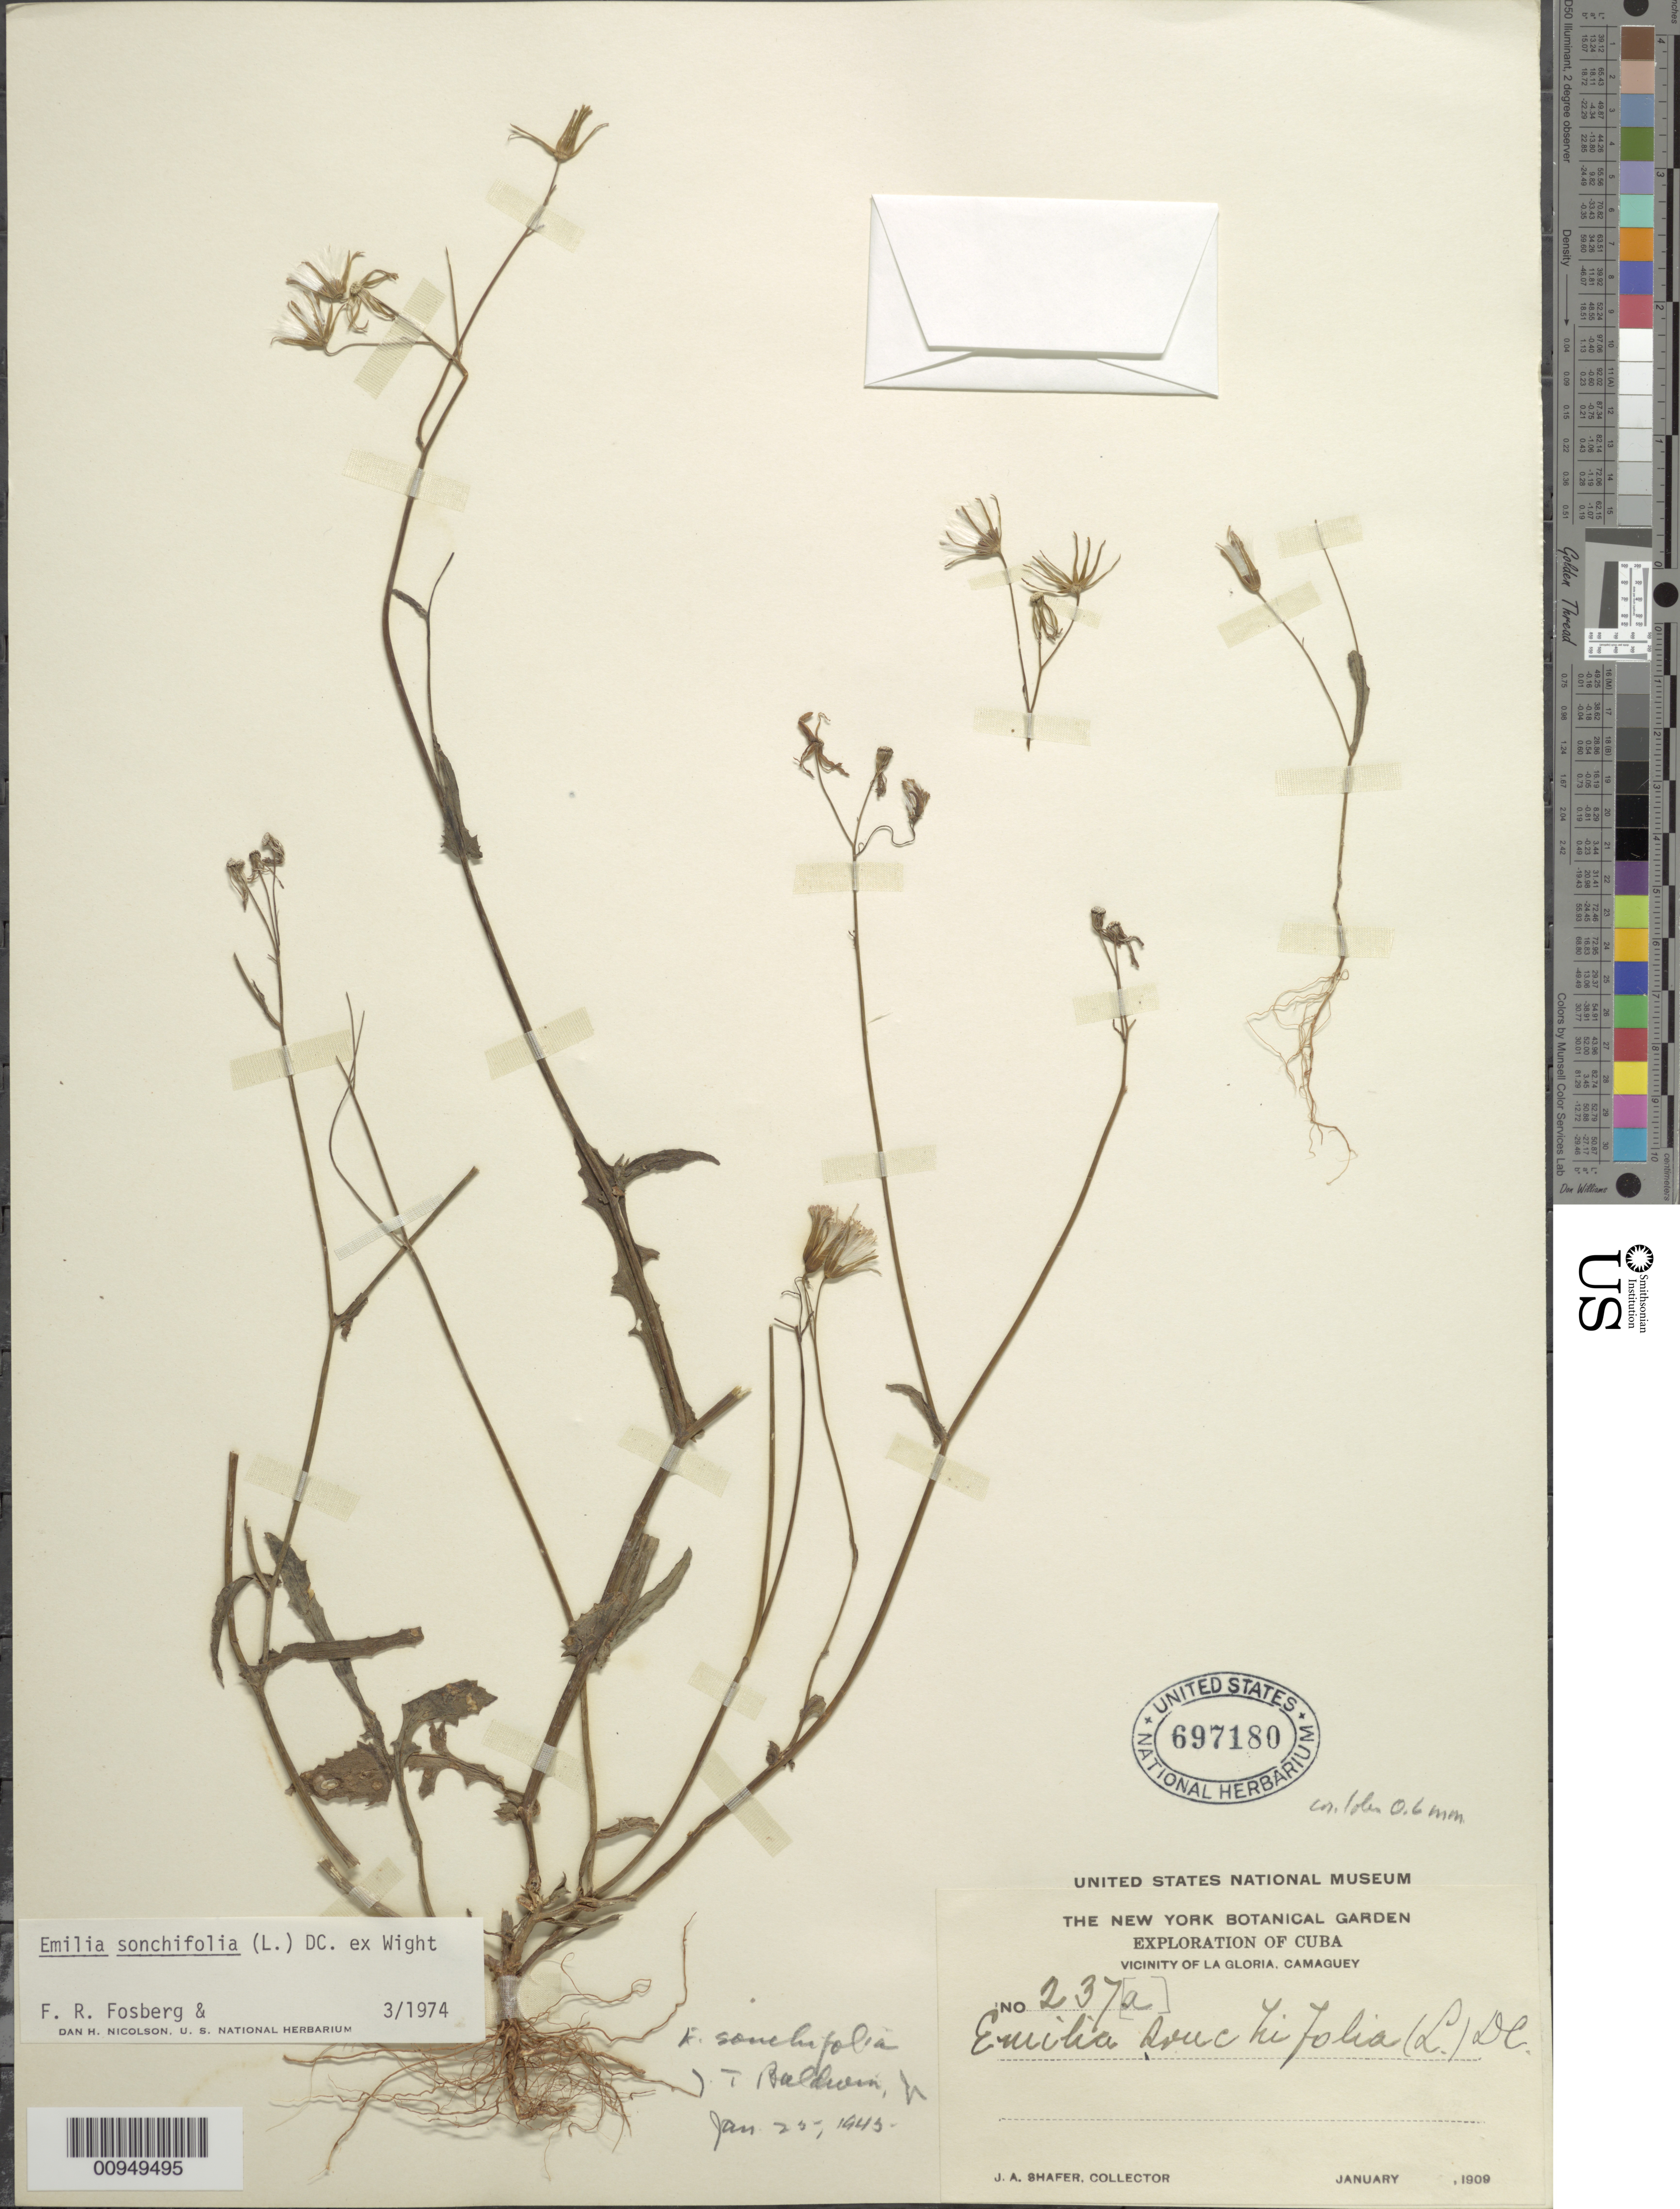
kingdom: Plantae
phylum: Tracheophyta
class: Magnoliopsida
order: Asterales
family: Asteraceae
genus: Emilia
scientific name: Emilia sonchifolia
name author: (L.) DC.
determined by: Fosberg, F. R.; Nicolson, D. H.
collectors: J. A. Shafer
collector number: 237A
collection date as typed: Jan 1909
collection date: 1909-01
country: Cuba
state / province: Camagüey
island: Cuba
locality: Vicinity of La Gloria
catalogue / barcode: US 697180